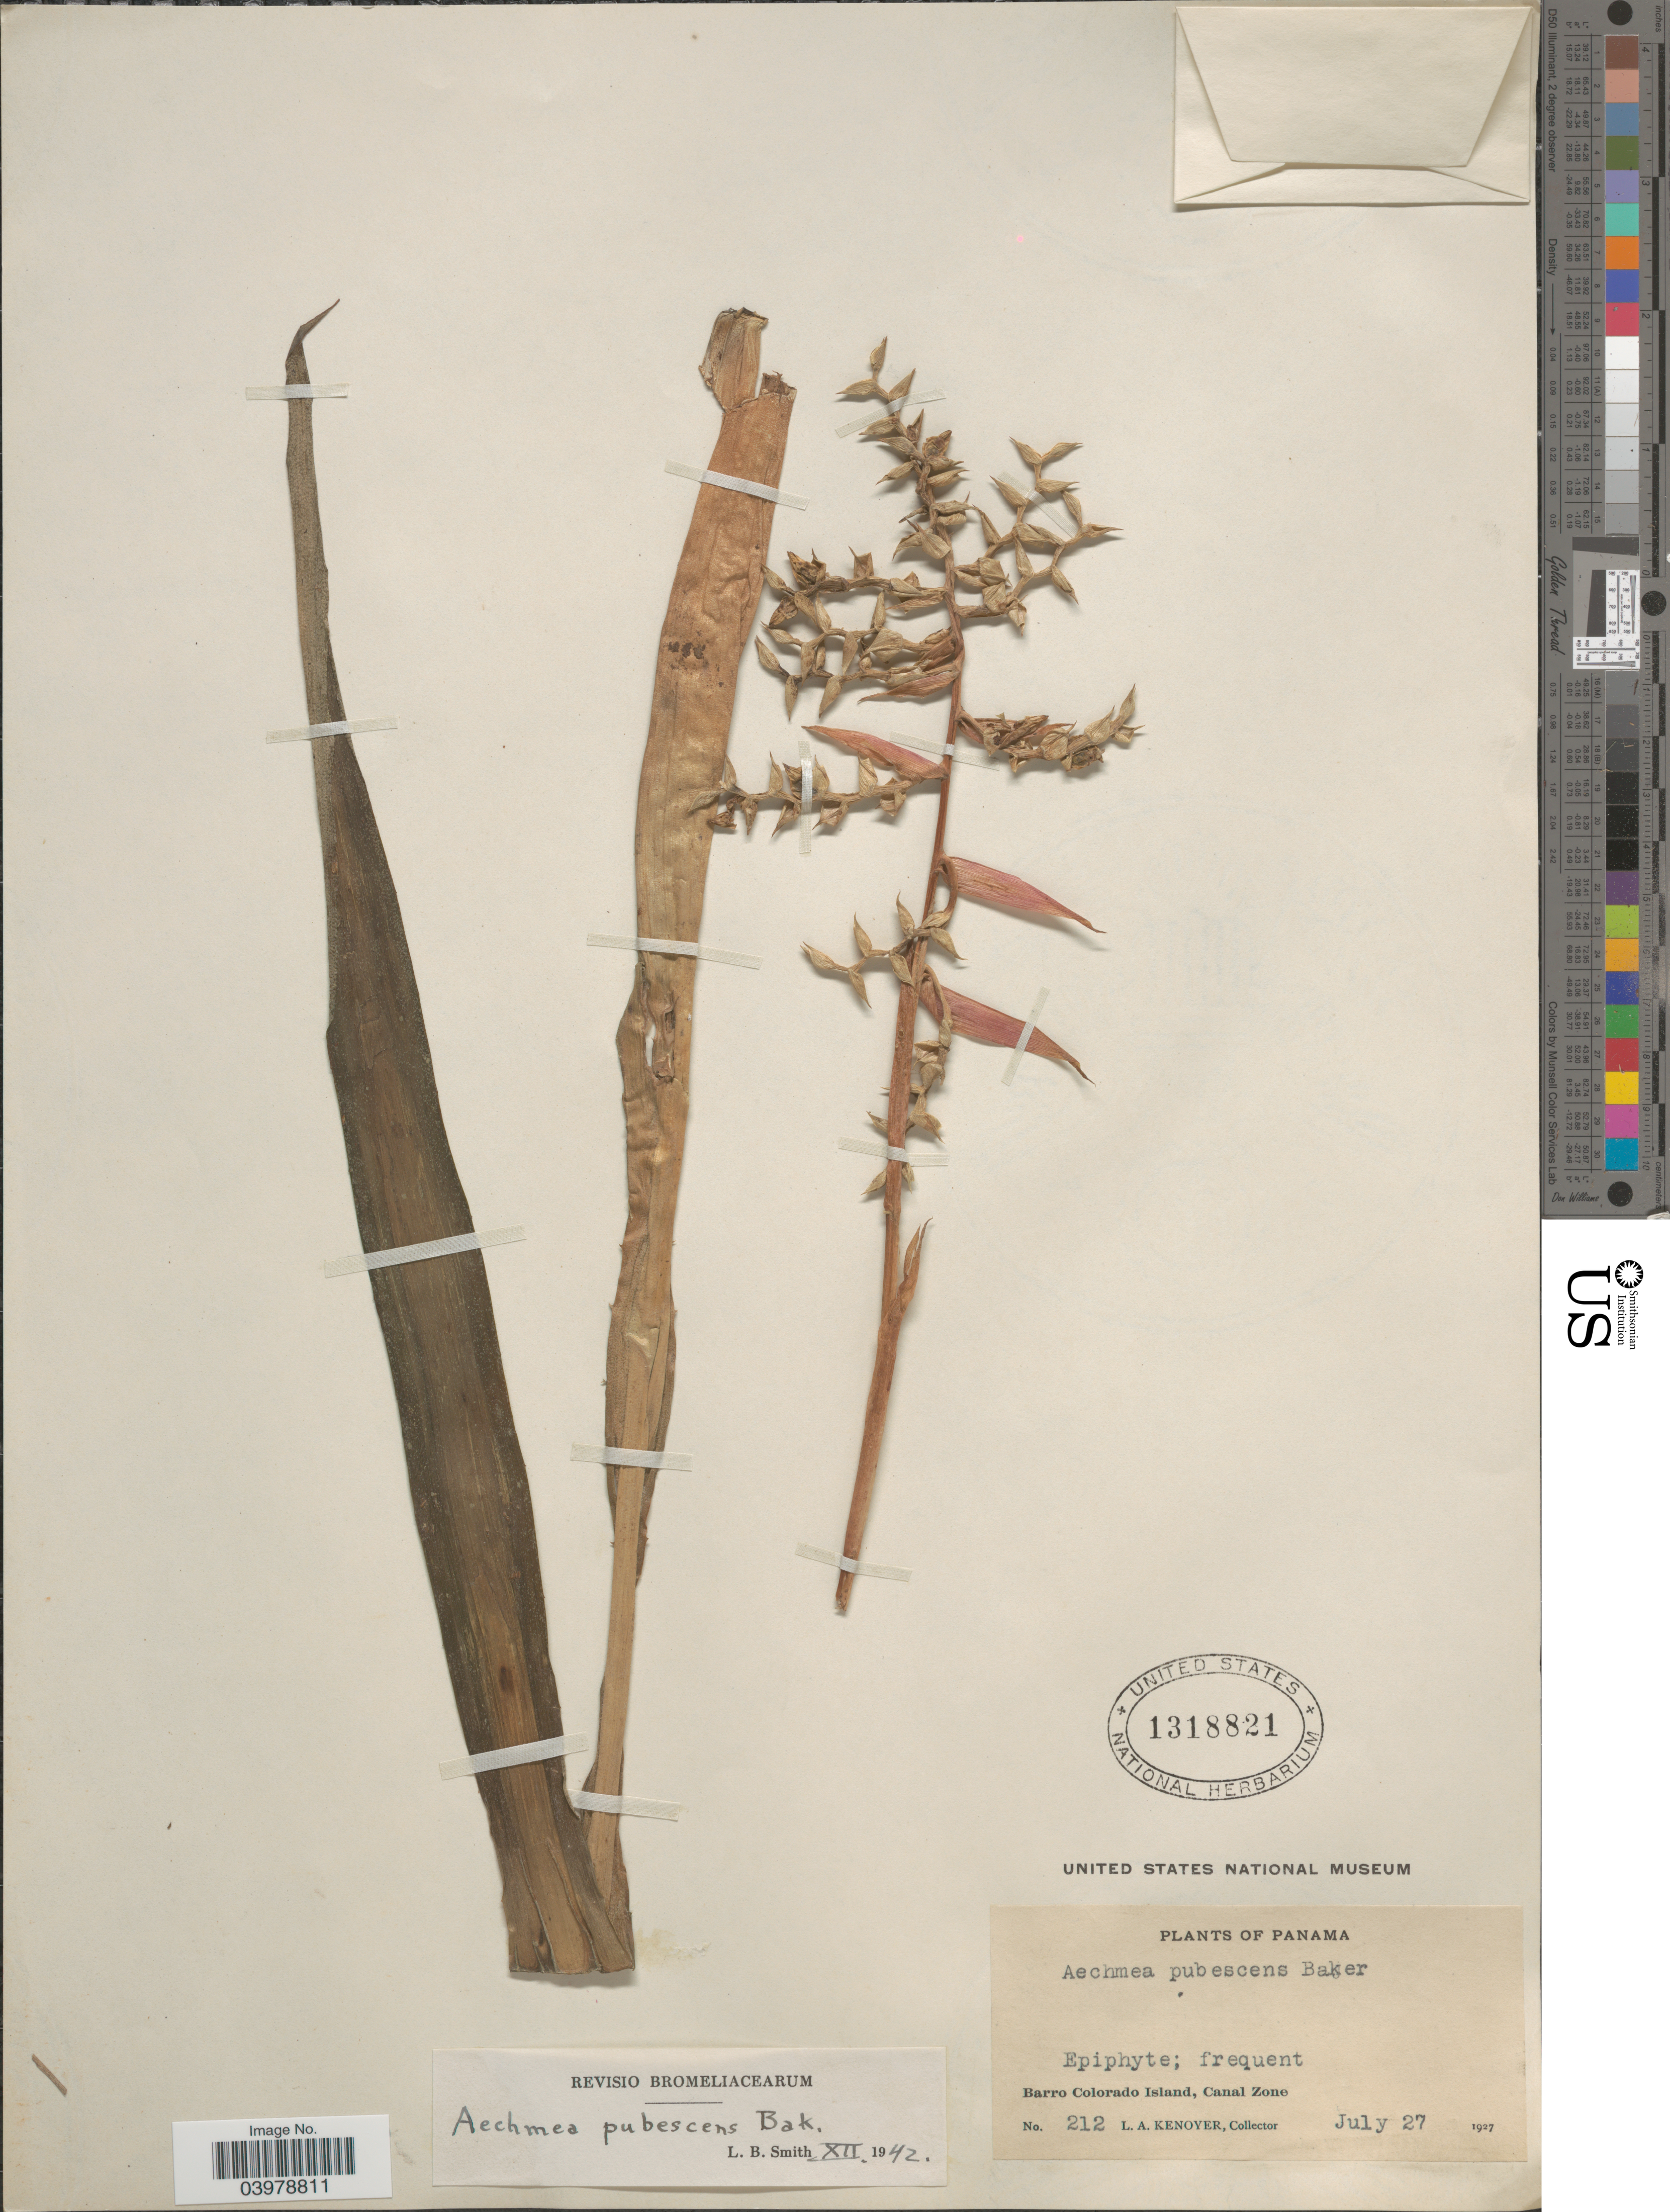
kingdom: Plantae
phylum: Tracheophyta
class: Liliopsida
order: Poales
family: Bromeliaceae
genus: Aechmea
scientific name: Aechmea pubescens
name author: Baker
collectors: L. A. Kenoyer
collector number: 212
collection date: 1927-07-27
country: Panama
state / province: Panamá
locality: Barro Colorado Island, Canal Zone.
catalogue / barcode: US 1318821